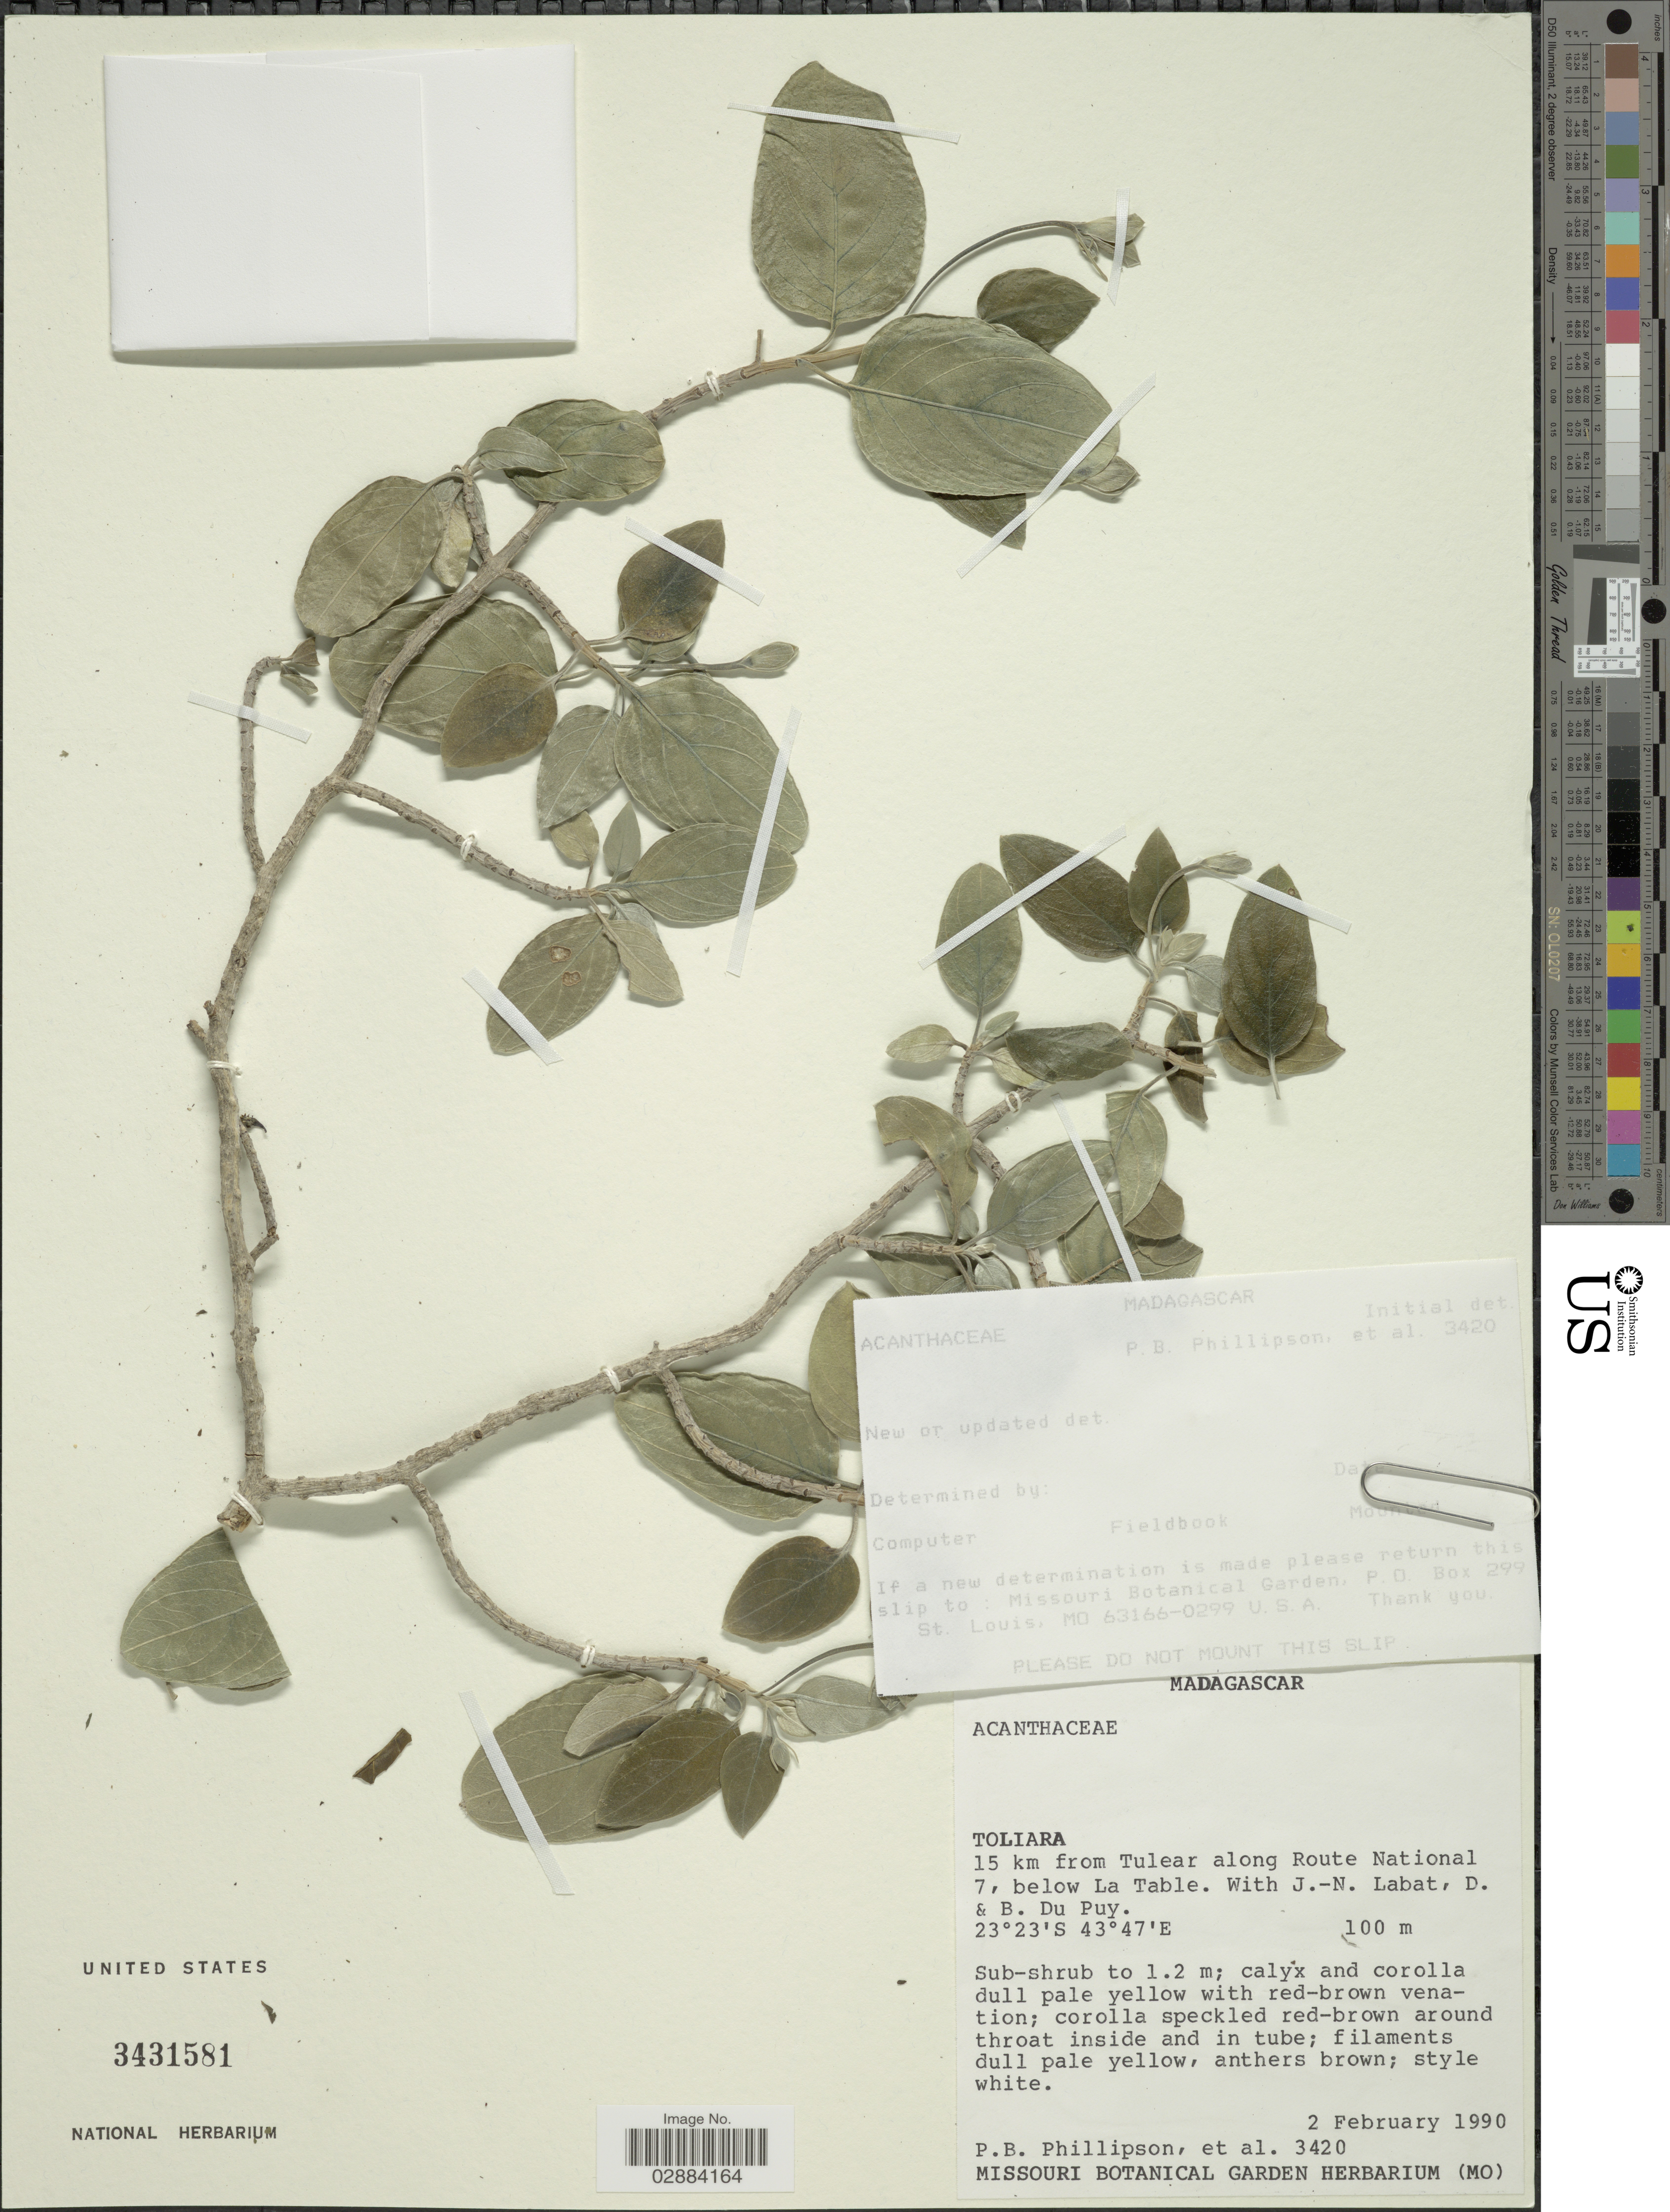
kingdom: Plantae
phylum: Tracheophyta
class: Magnoliopsida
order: Lamiales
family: Acanthaceae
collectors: P. B. Phillipson, J.-N. Labat & B. Du Puy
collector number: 3420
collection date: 1990-02-02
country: Madagascar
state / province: Atsimo-Andrefana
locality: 15 km from Tulear along Route National 7, below La Table.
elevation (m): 100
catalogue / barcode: US 3431581